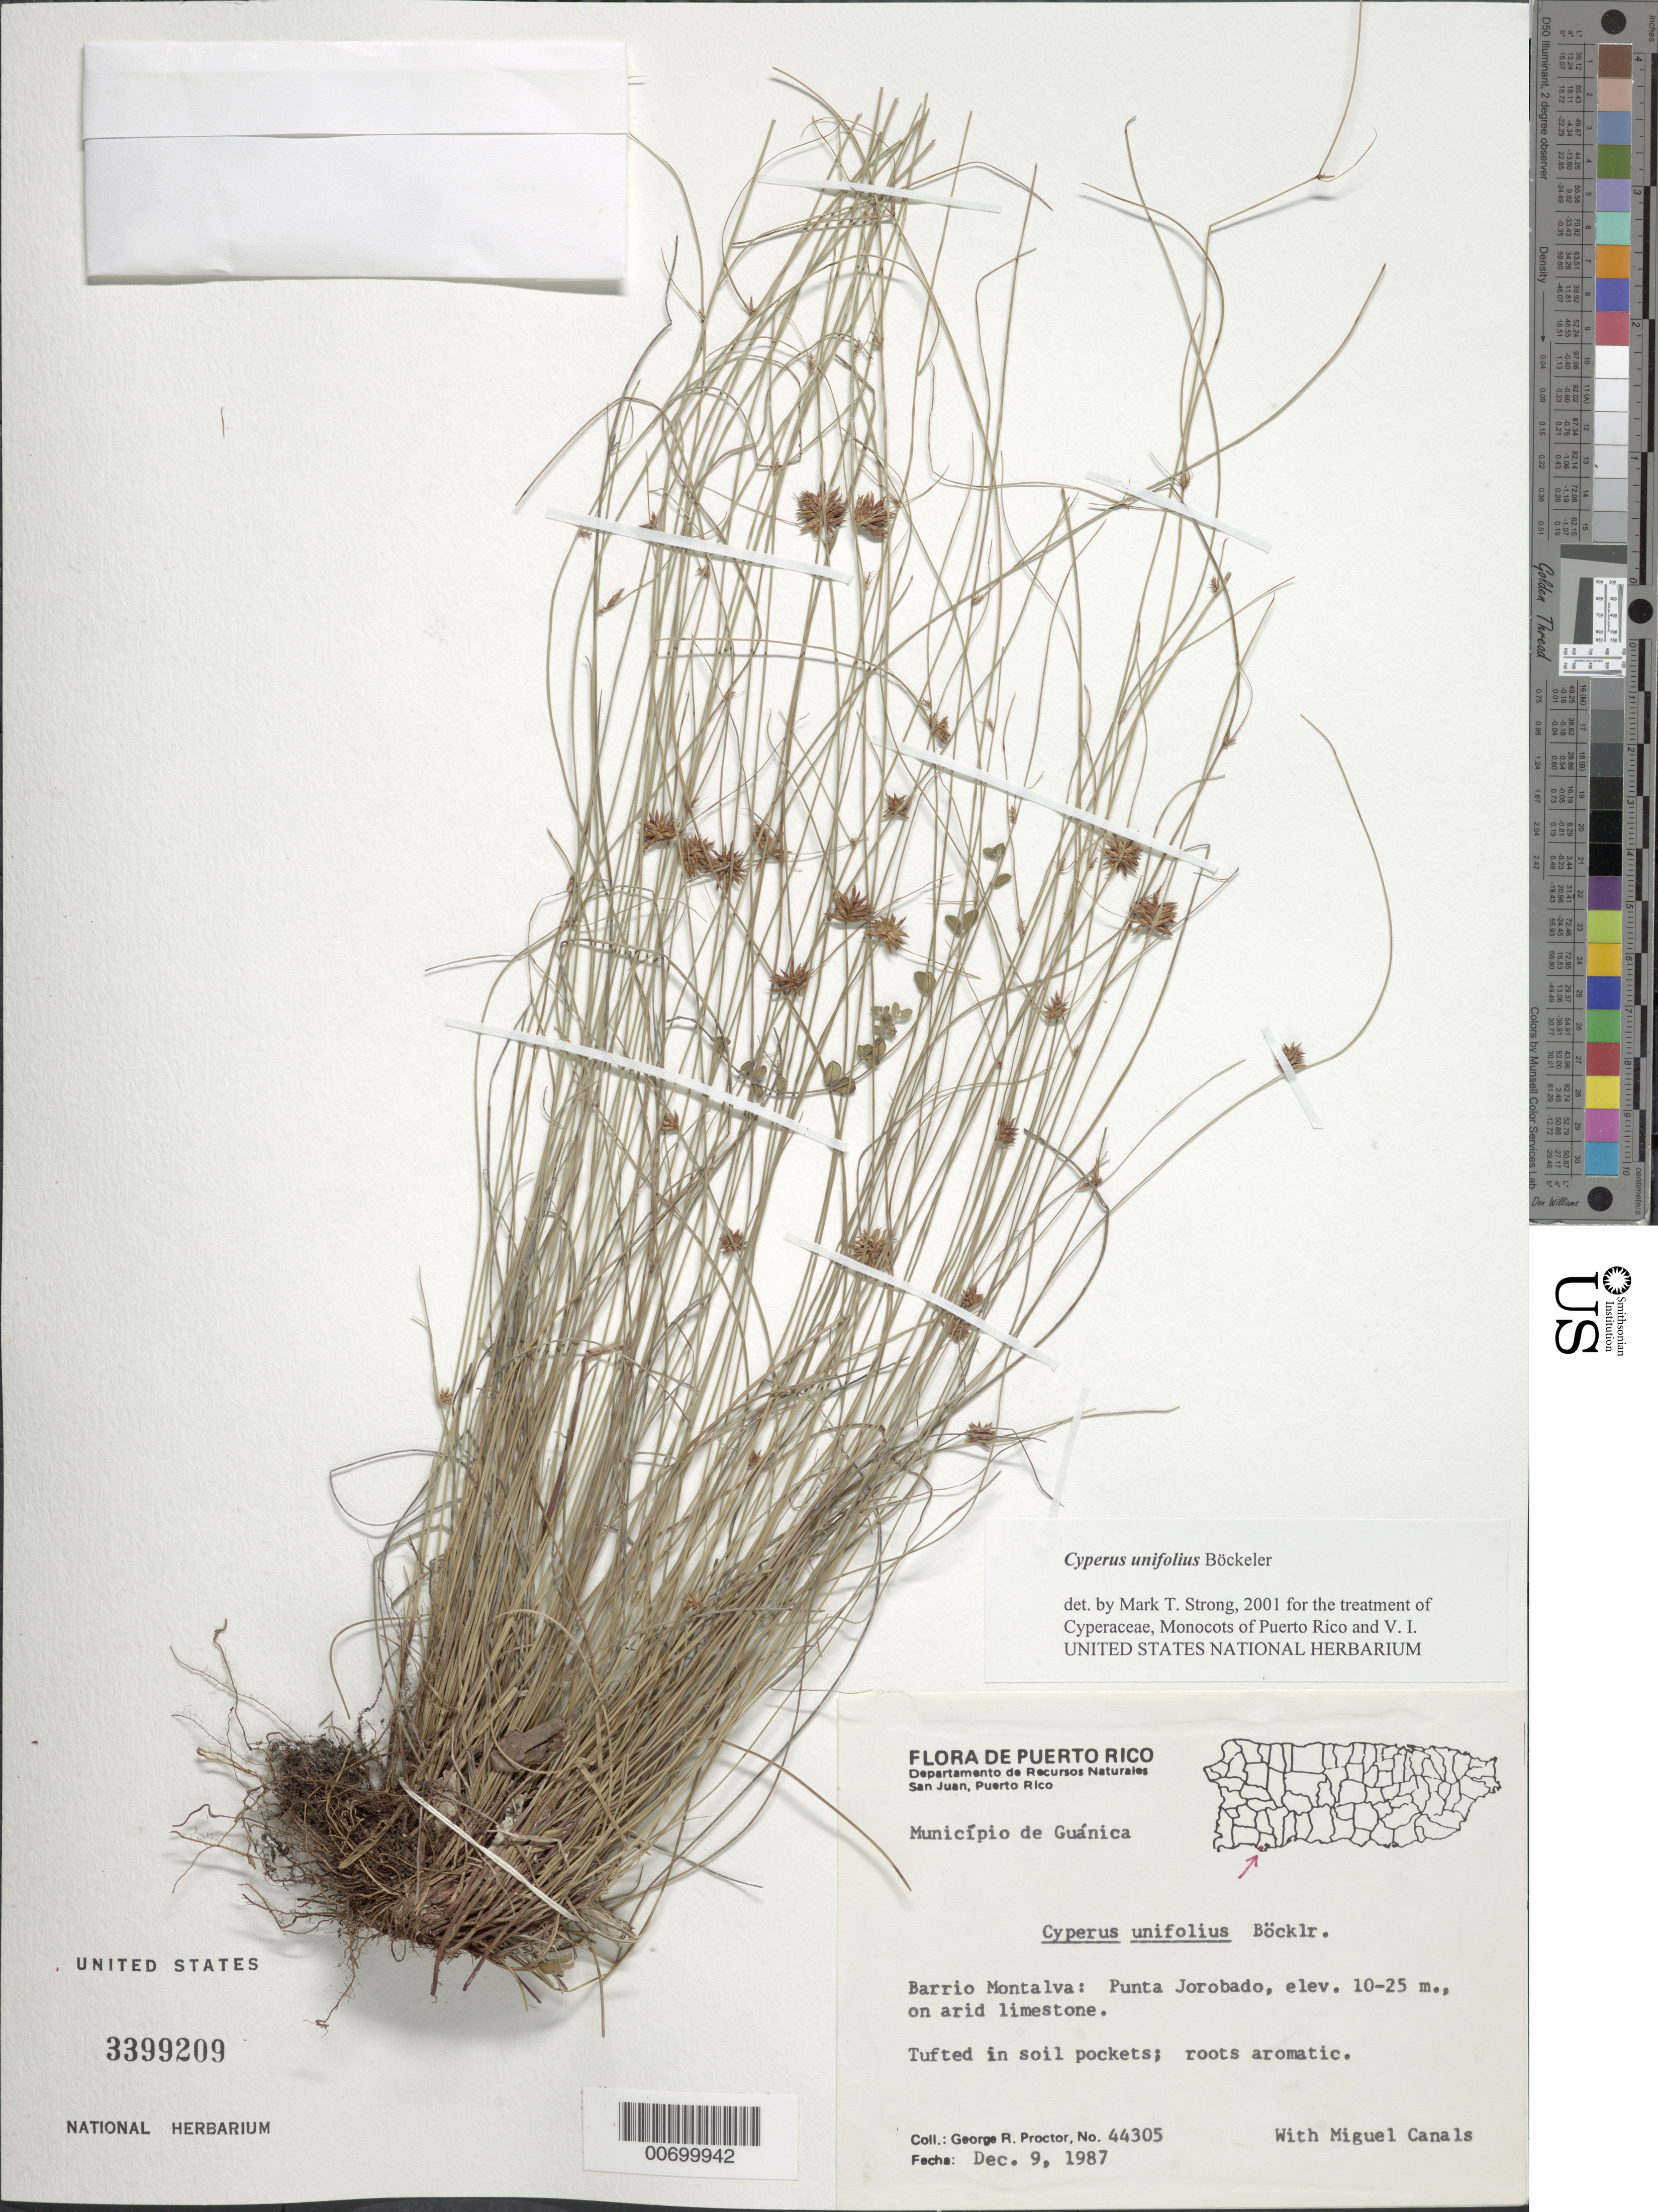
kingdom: Plantae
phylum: Tracheophyta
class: Liliopsida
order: Poales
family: Cyperaceae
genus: Cyperus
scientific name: Cyperus unifolius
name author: Boeckeler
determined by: Strong, M. T., (US), Smithsonian Institution - National Museum of Natural History (UNITED STATES)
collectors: G. R. Proctor & M. Canals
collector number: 44305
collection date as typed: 09 Dec 1987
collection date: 1987-12-09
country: Puerto Rico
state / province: Guánica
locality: Guanica: Barrio Montalva, Punta Jorobado.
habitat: On arid limestone in soil pockets.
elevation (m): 10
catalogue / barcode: US 3399209